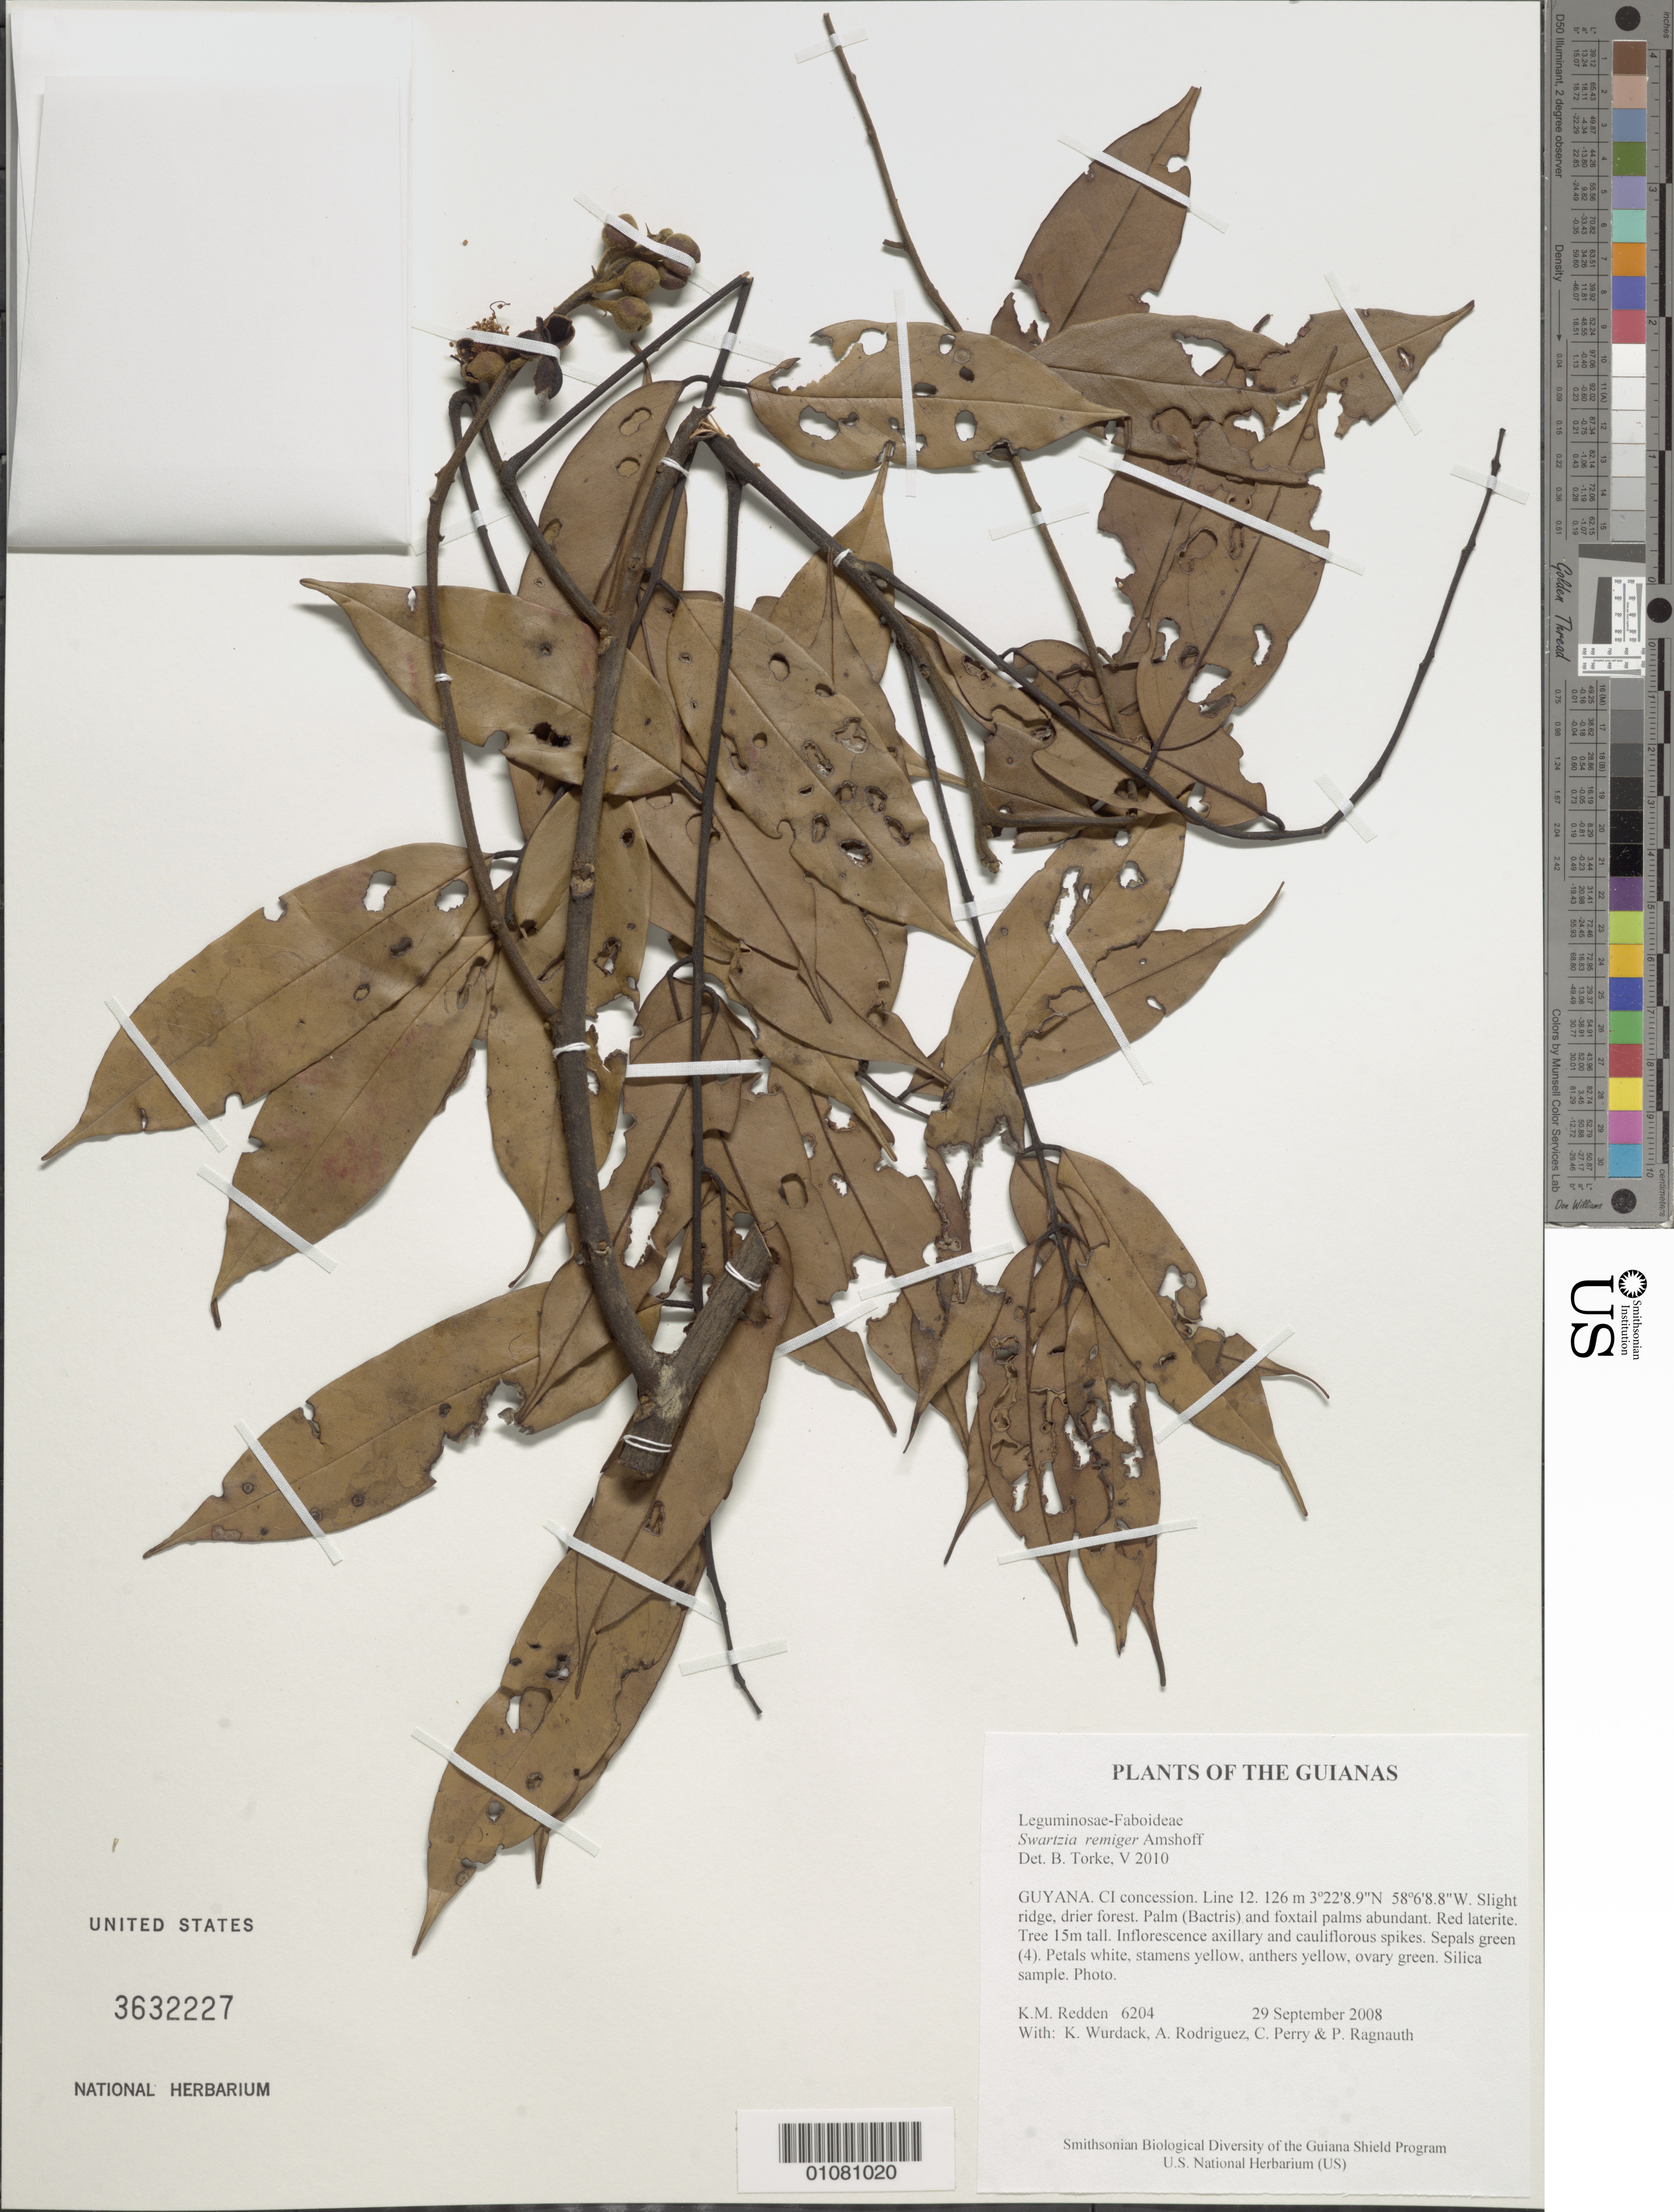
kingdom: Plantae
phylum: Tracheophyta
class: Magnoliopsida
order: Fabales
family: Fabaceae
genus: Swartzia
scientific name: Swartzia remiger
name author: Amshoff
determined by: Torke, B. M., (MO)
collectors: K. M. Redden, K. Wurdack, A. Rodriguez, C. Perry & P. Ragnauth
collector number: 6204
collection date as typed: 29 September 2008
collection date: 2008-09-29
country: Guyana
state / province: U. Takutu-U. Essequibo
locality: CI concession. Line 12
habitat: Slight ridge, drier forest. Palm (Bactris) and foxtail palms abundant. Red laterite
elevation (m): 126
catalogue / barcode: US 3632227